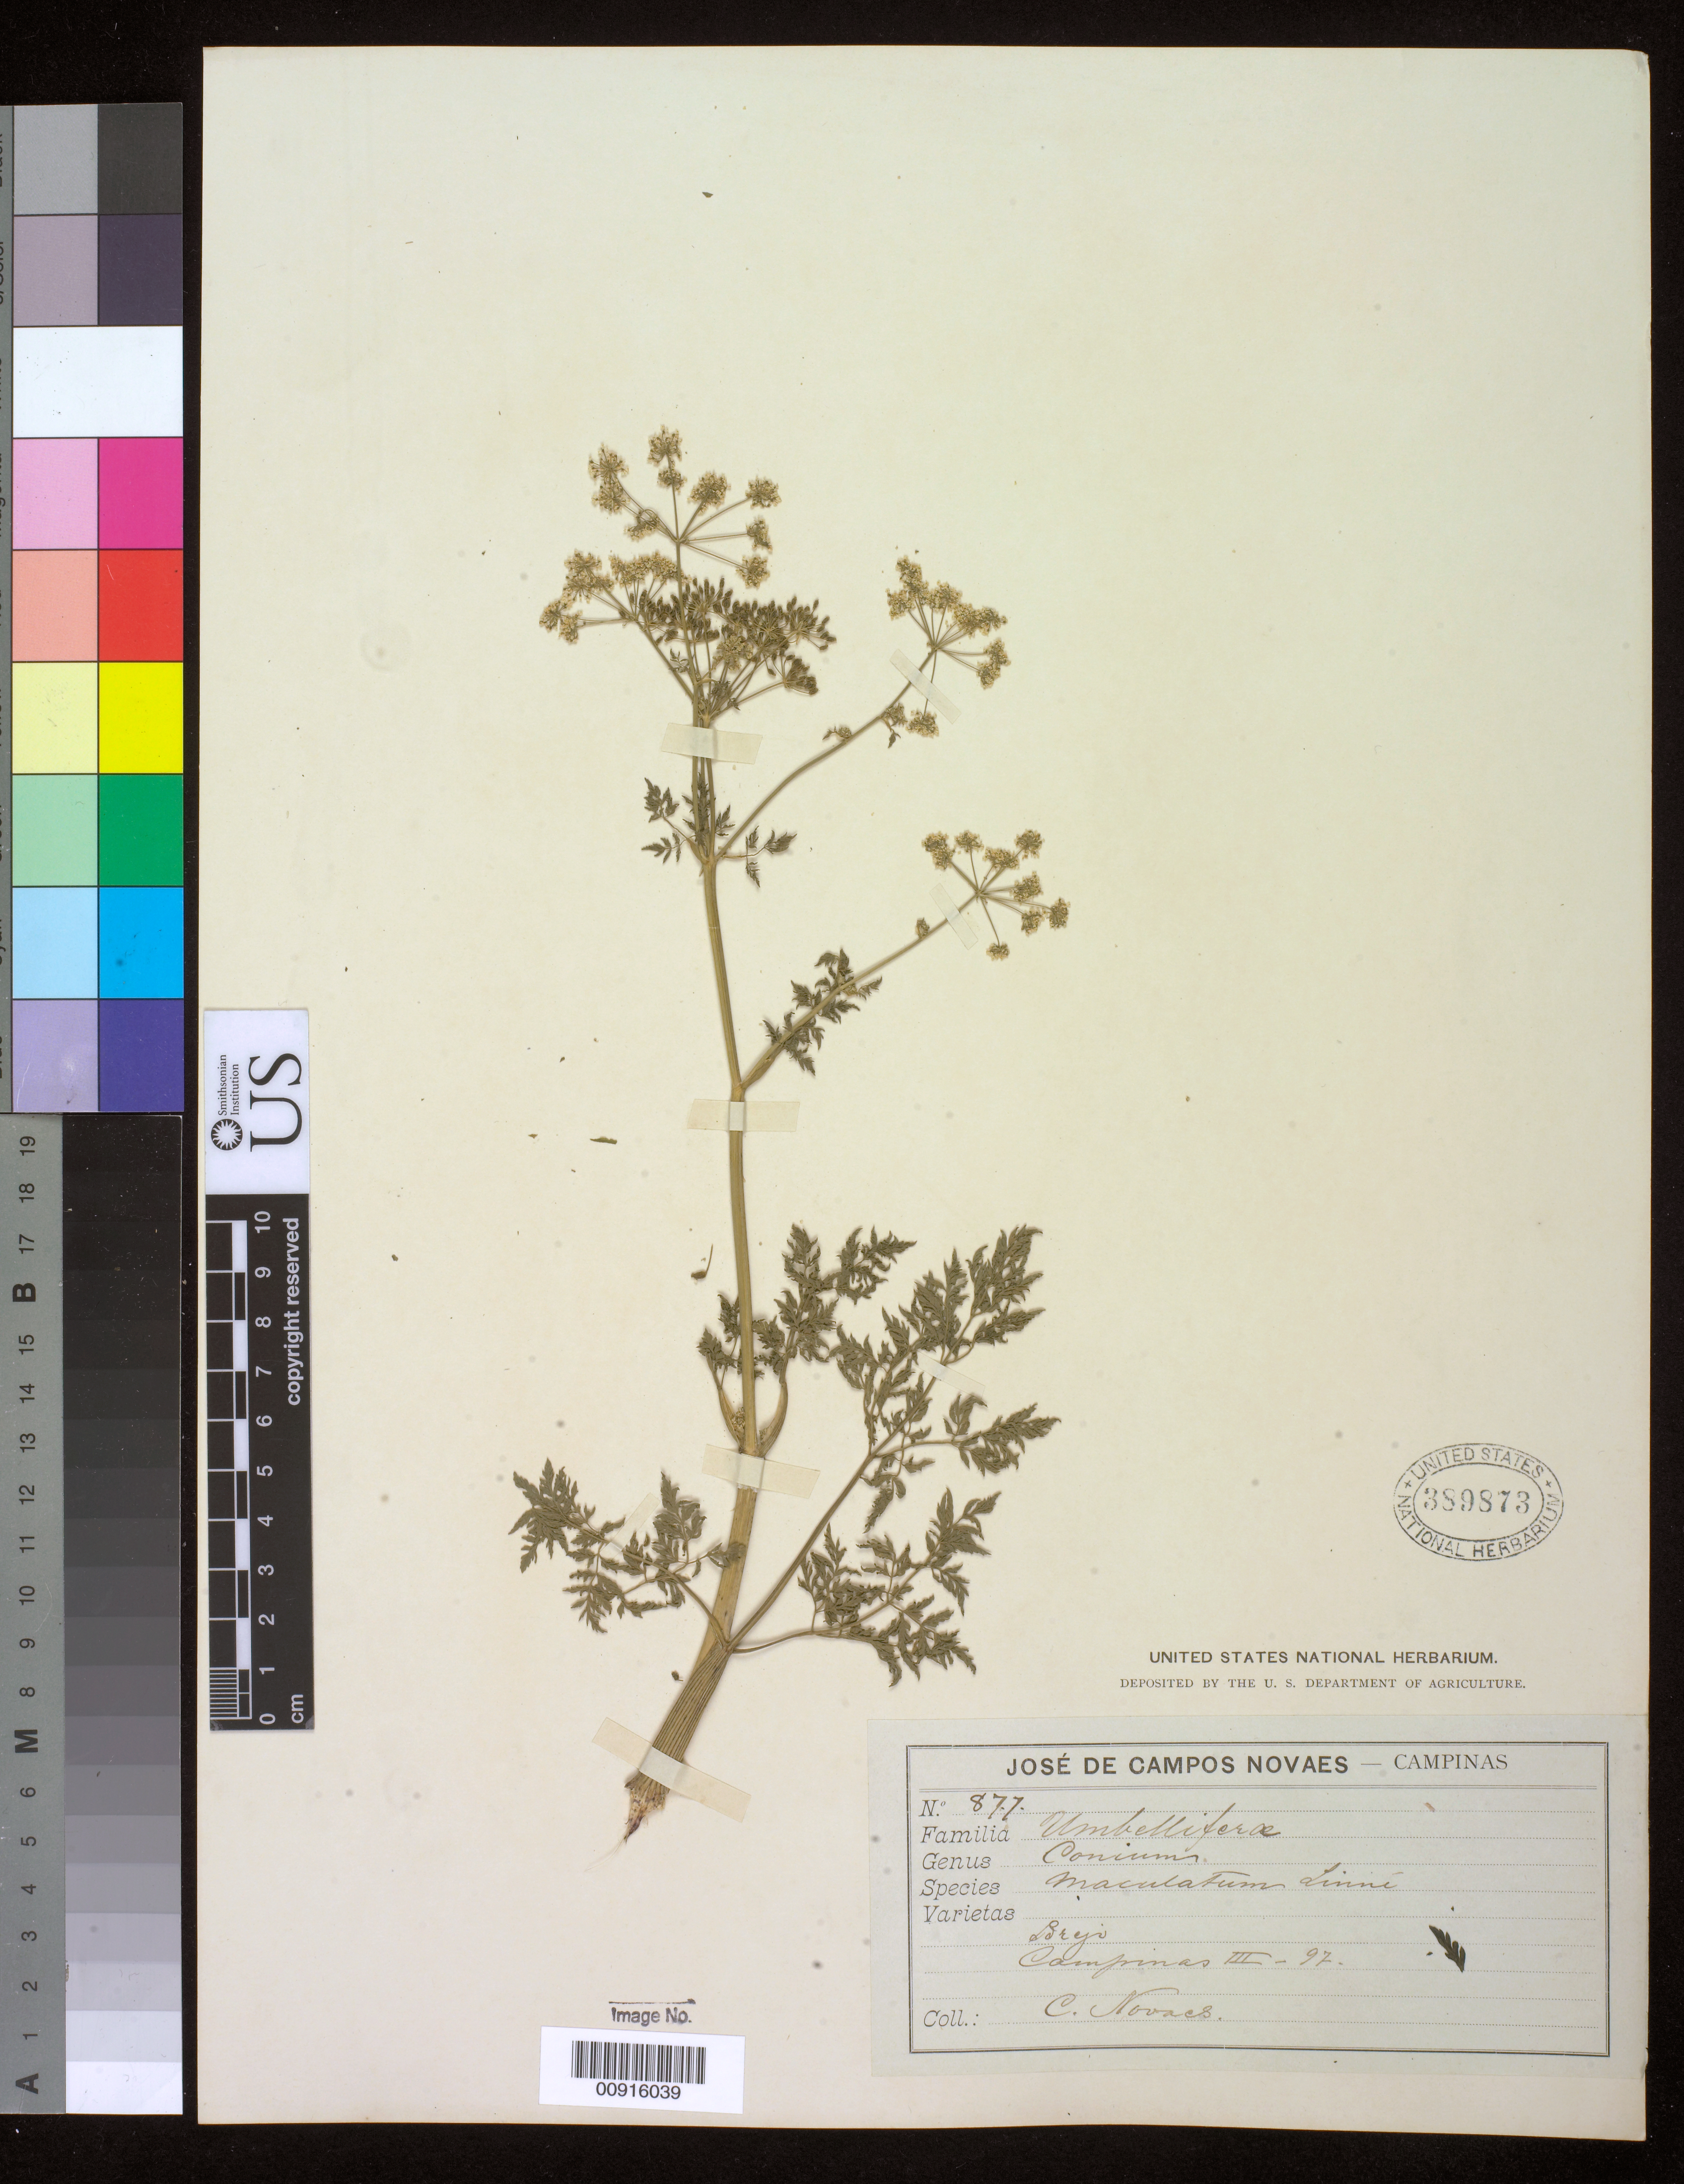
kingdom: Plantae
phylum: Tracheophyta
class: Magnoliopsida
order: Apiales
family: Apiaceae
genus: Conium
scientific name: Conium maculatum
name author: L.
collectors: J. Novães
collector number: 877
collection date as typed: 03 --- 1897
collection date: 1897-03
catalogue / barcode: US 389873